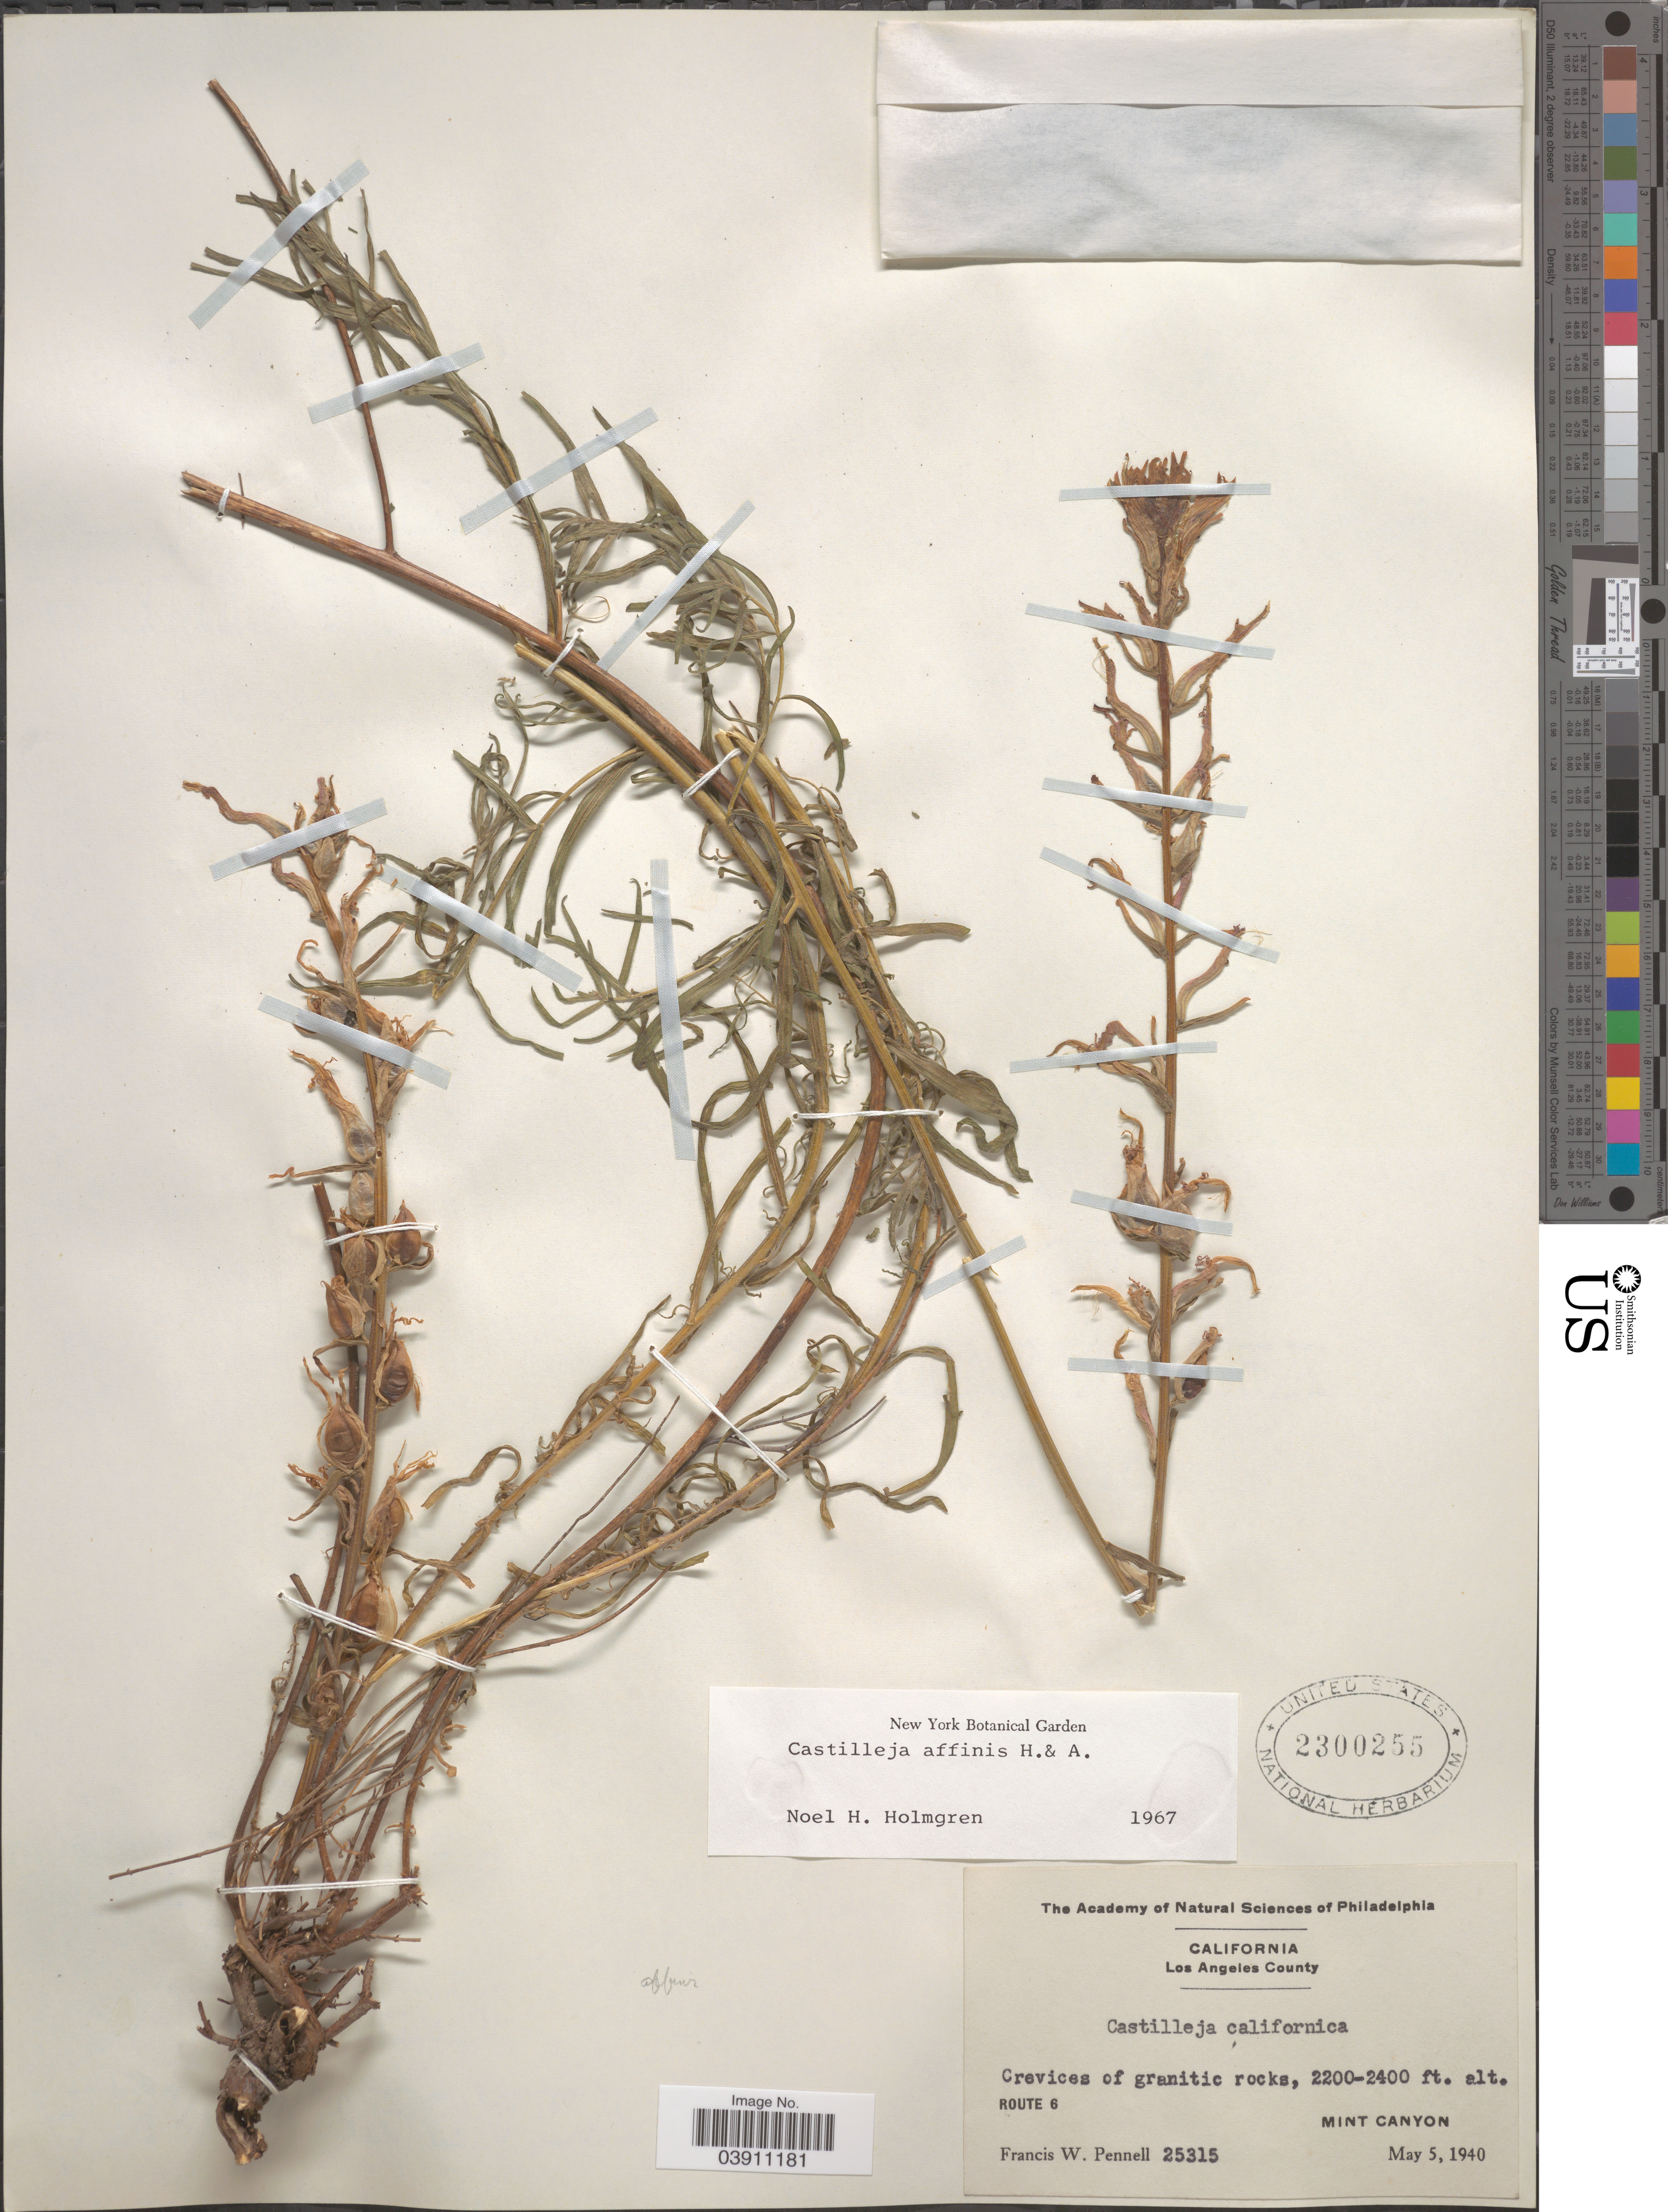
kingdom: Plantae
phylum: Tracheophyta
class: Magnoliopsida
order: Lamiales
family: Orobanchaceae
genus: Castilleja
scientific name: Castilleja affinis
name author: Hook. & Arn.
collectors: F. W. Pennell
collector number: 25315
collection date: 1940-05-05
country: United States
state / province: California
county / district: Los Angeles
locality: Los Angeles County. Crevices of granitic rocks, Route 6. Mint Canyon.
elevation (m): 671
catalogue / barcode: US 2300255